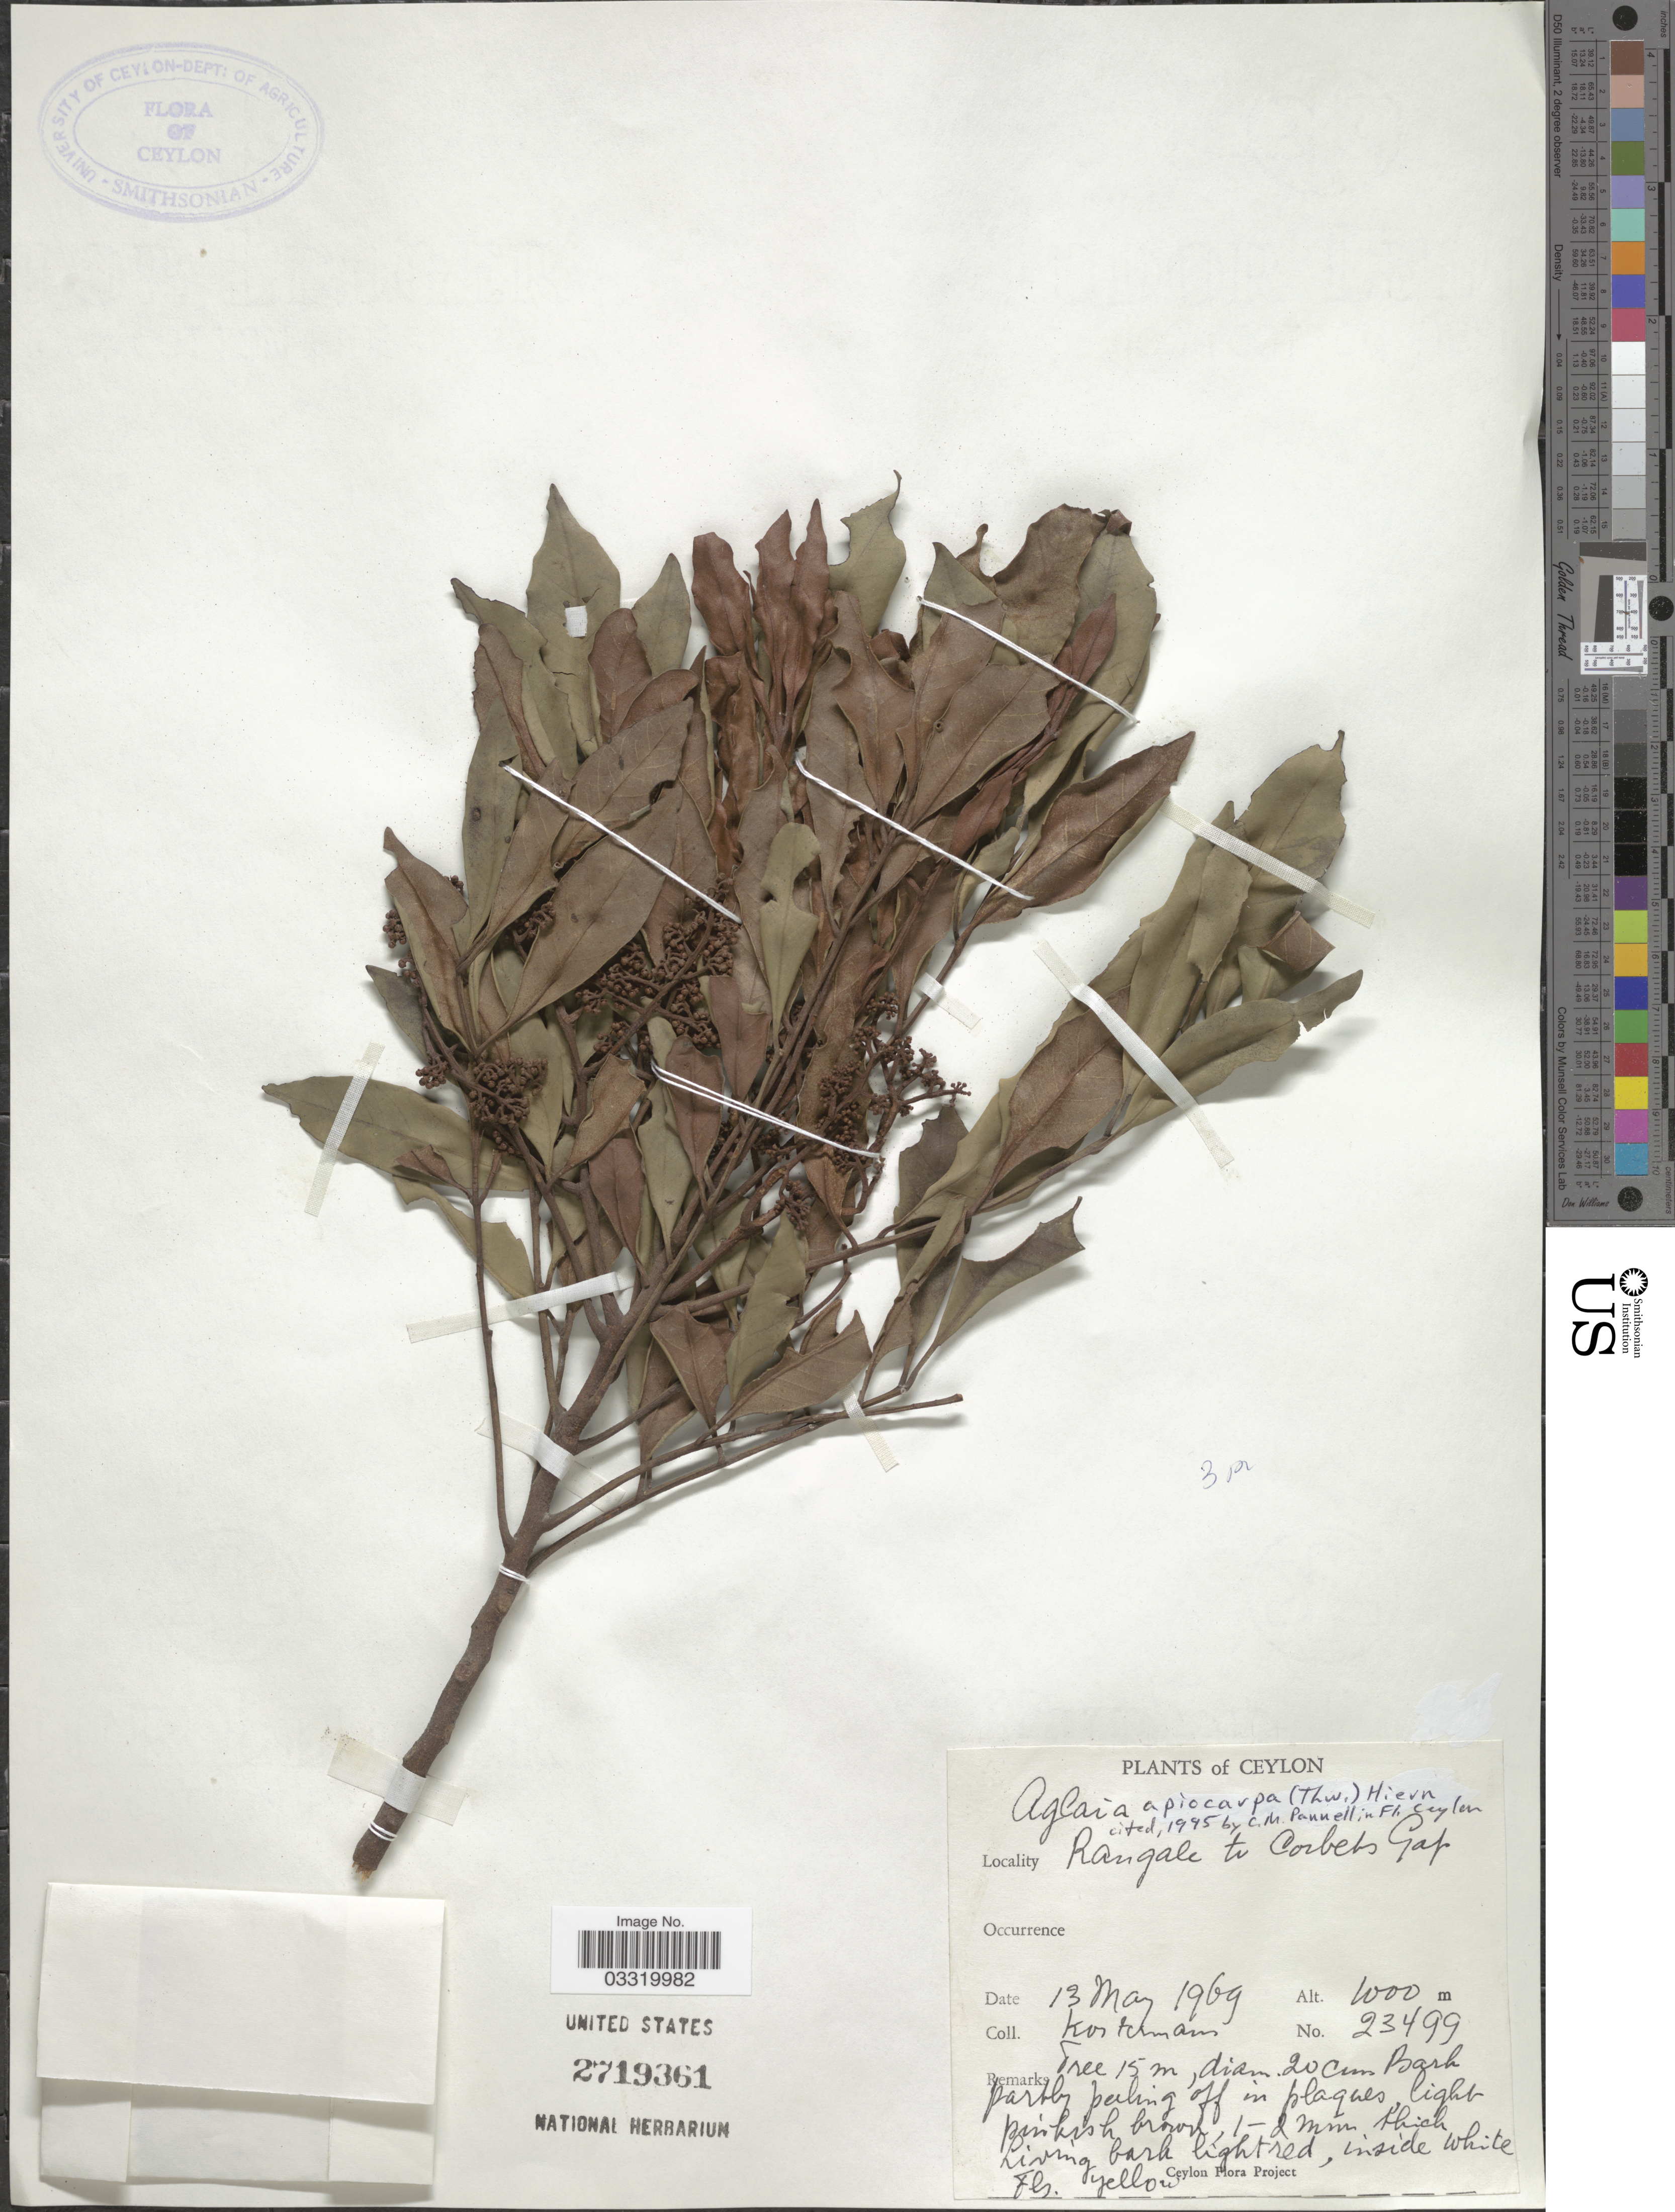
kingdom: Plantae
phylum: Tracheophyta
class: Magnoliopsida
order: Sapindales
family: Meliaceae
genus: Aglaia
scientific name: Aglaia apiocarpa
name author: Hiern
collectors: Kostermans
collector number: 23499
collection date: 1969-05-13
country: Sri Lanka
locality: Ceylon. Rangale to Corbets Gap.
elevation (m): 1000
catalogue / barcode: US 2719361